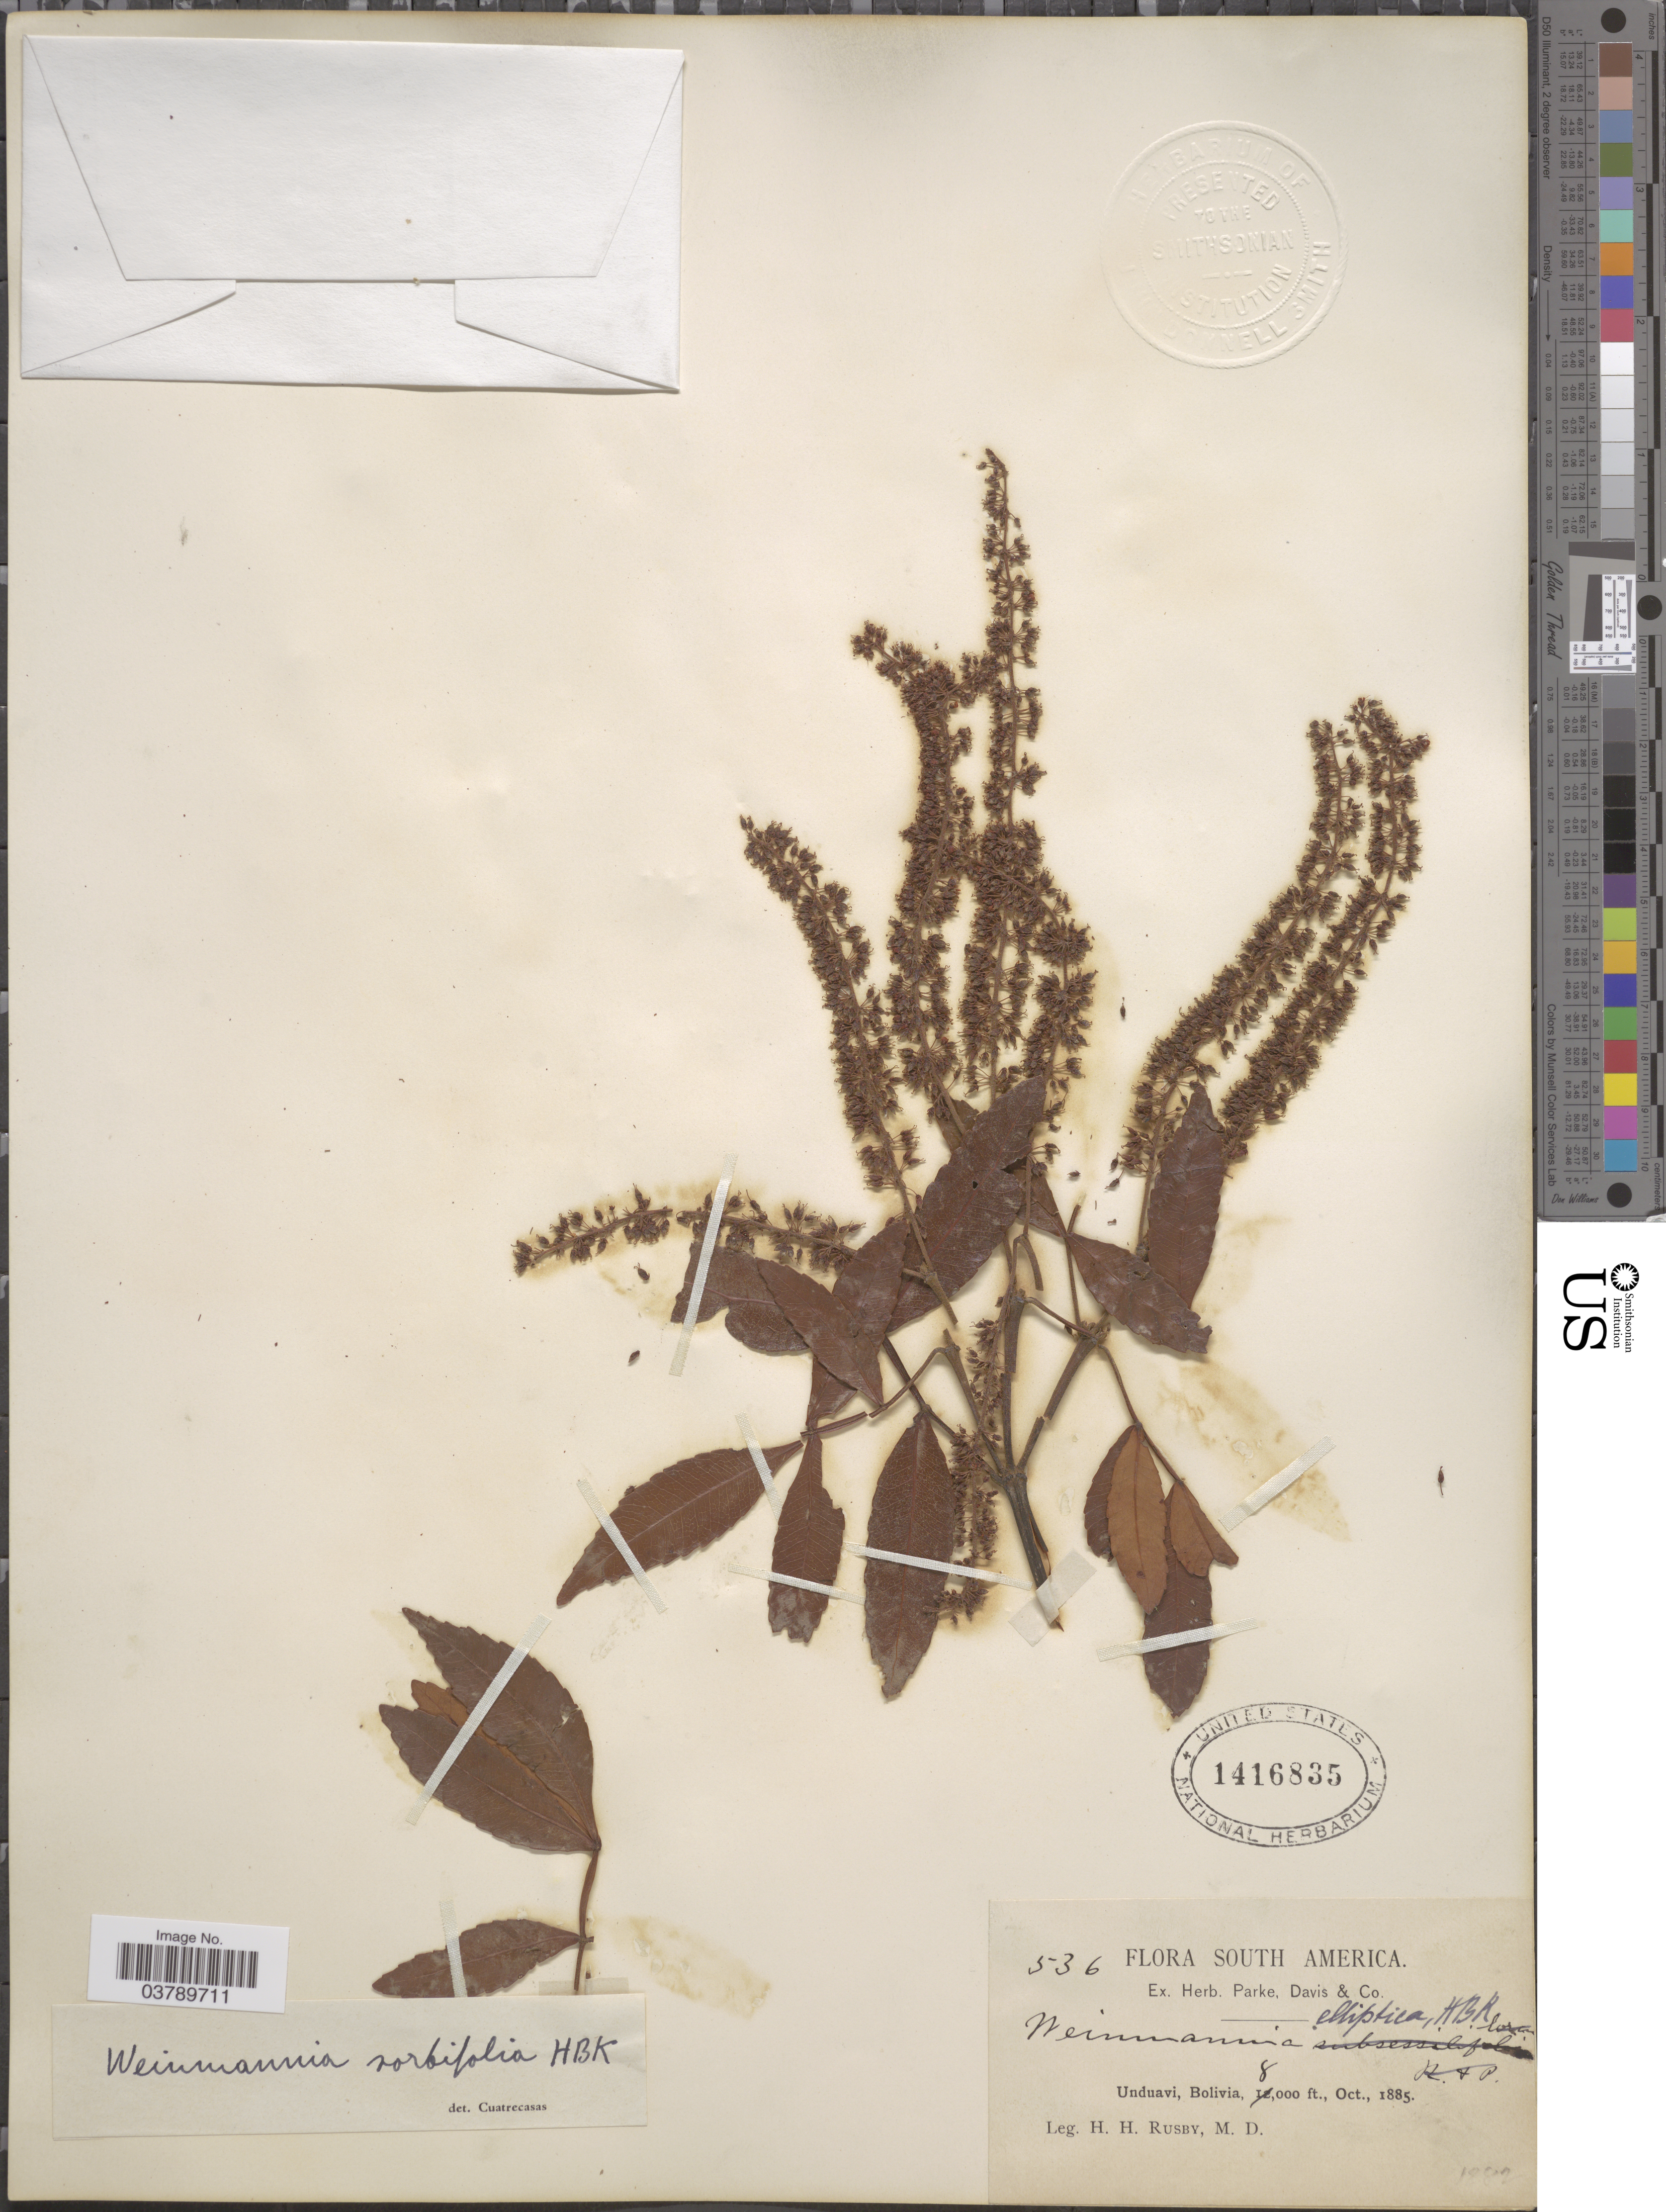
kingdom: Plantae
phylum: Tracheophyta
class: Magnoliopsida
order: Oxalidales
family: Cunoniaceae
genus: Weinmannia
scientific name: Weinmannia sorbifolia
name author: Kunth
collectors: H. H. Rusby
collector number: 536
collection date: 1885-10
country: Bolivia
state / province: La Paz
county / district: Nor Yungas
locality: Unduavi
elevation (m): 2438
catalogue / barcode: US 1416835